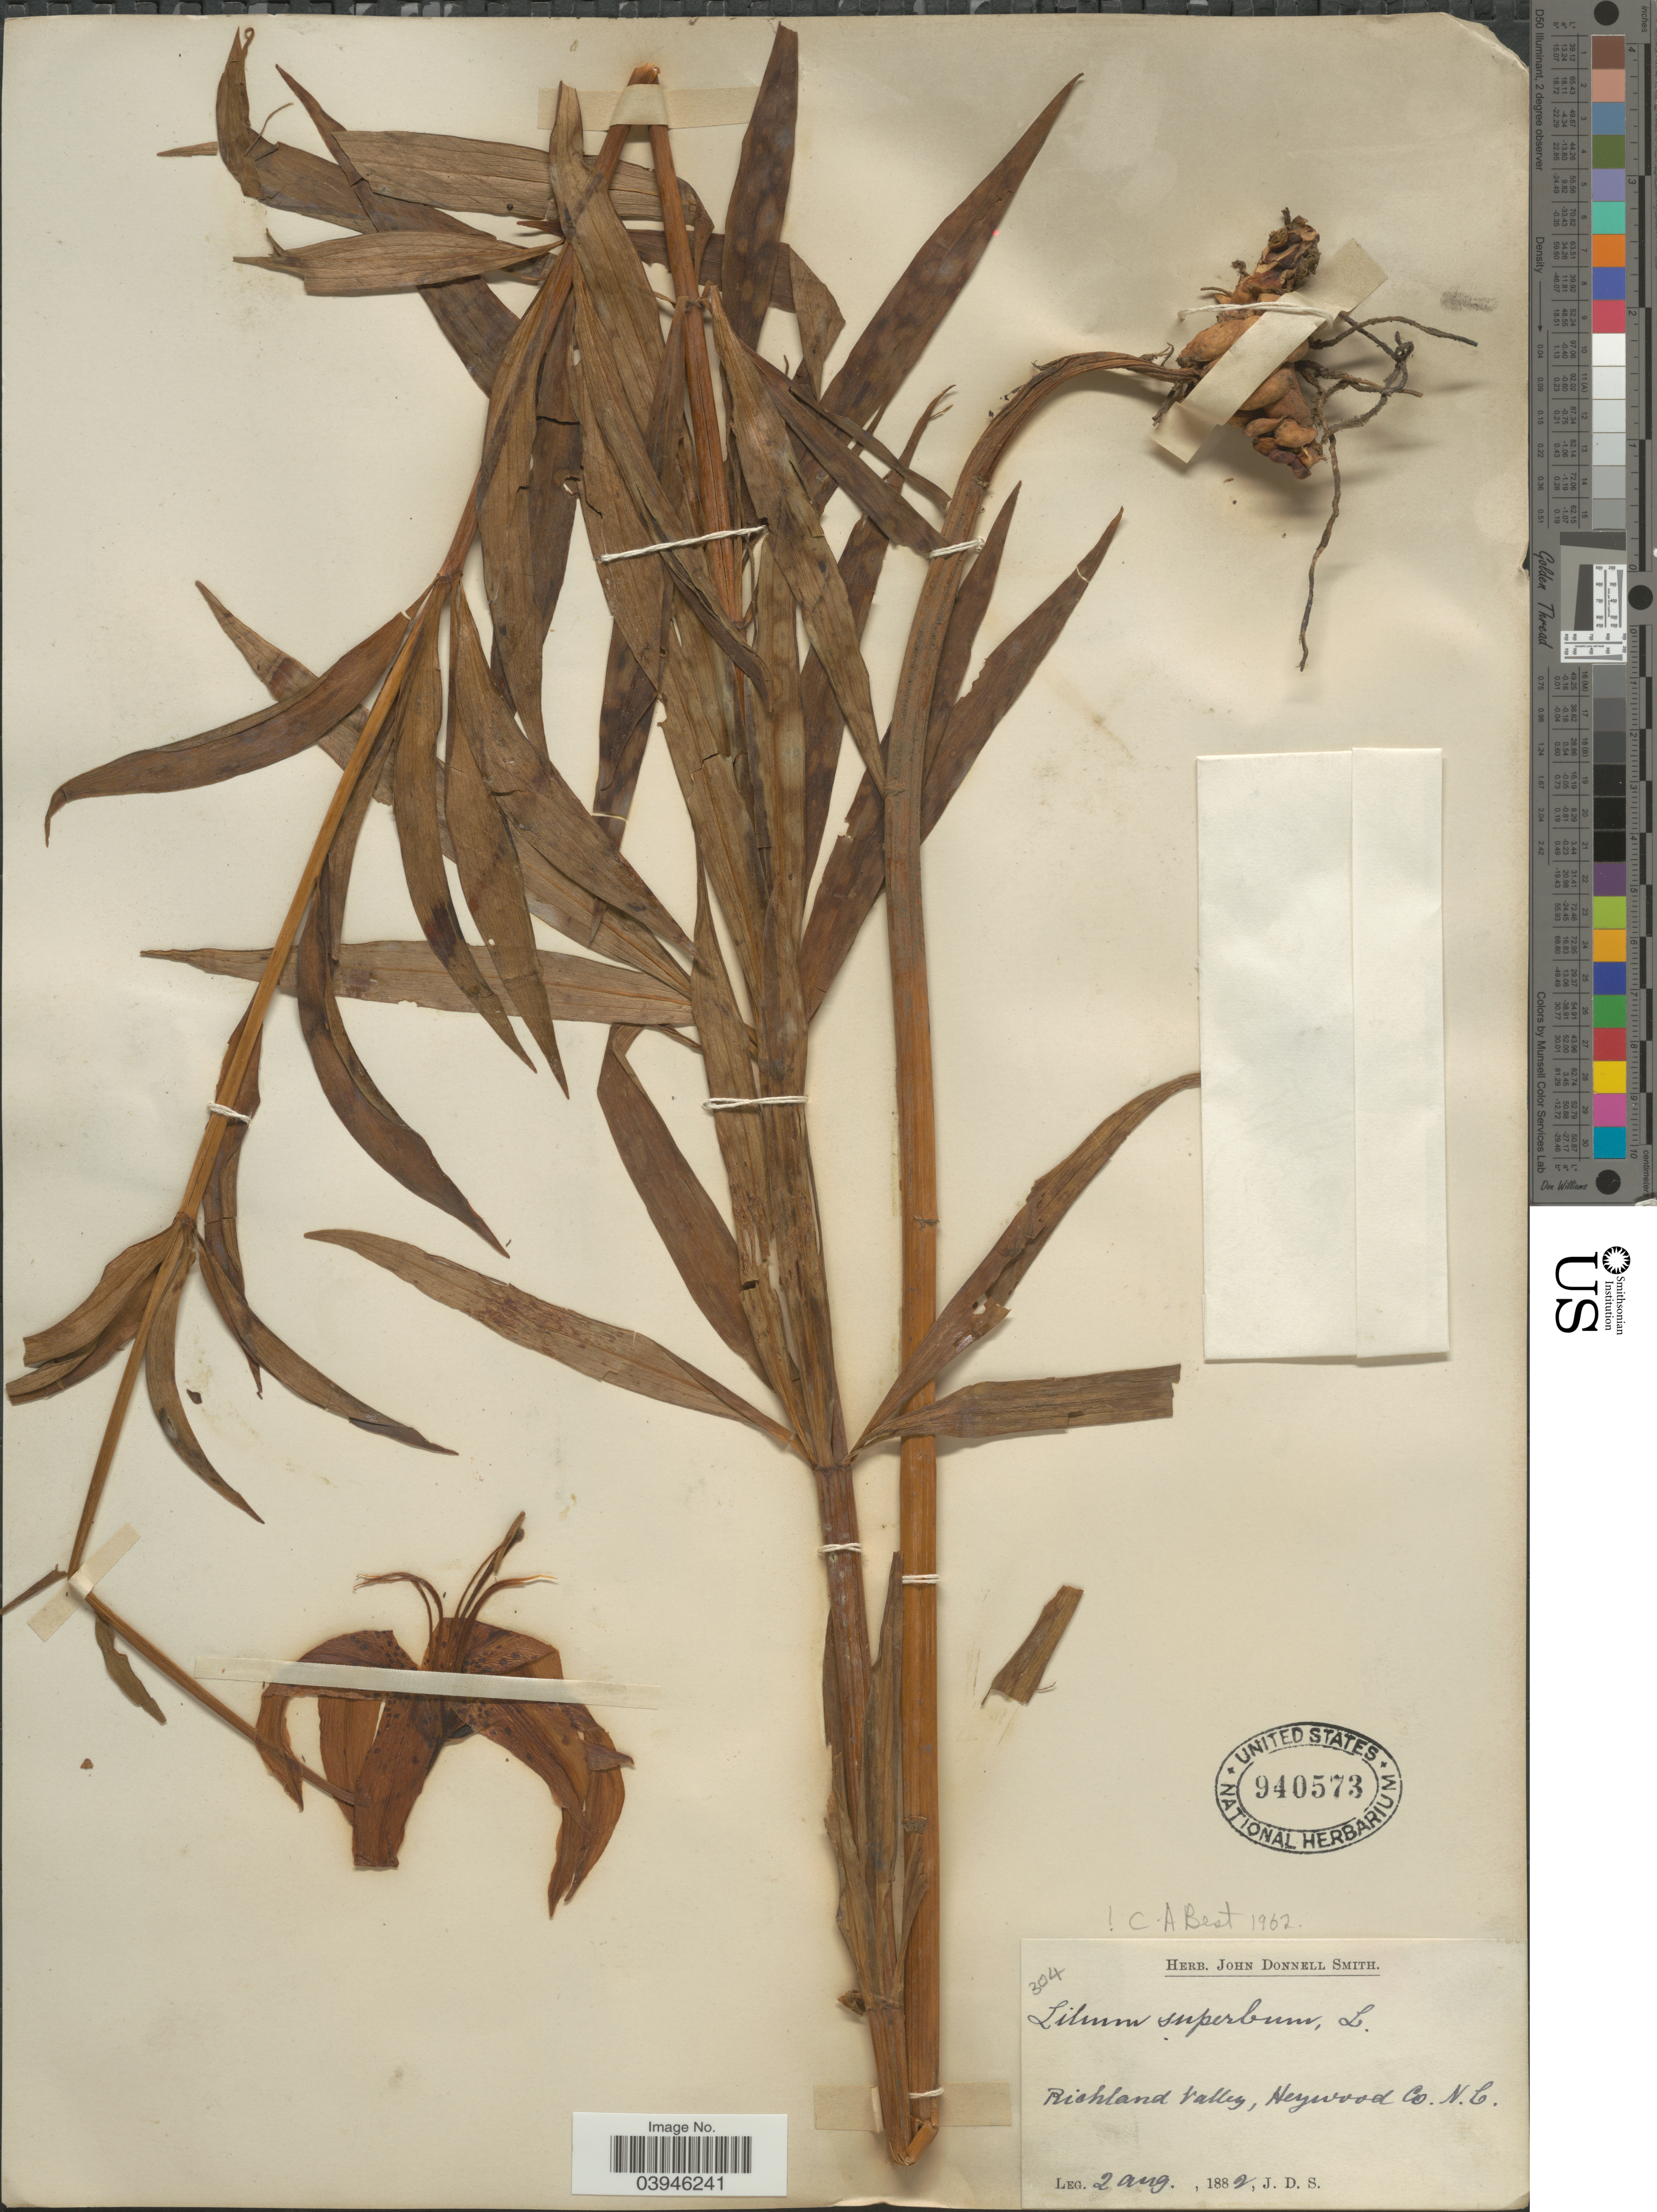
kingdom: Plantae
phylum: Tracheophyta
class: Liliopsida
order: Liliales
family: Liliaceae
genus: Lilium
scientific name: Lilium superbum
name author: L.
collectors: J. Donnell Smith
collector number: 304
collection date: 1882-08-02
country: United States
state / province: North Carolina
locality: Richland Valley, Haywood Co.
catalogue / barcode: US 940573